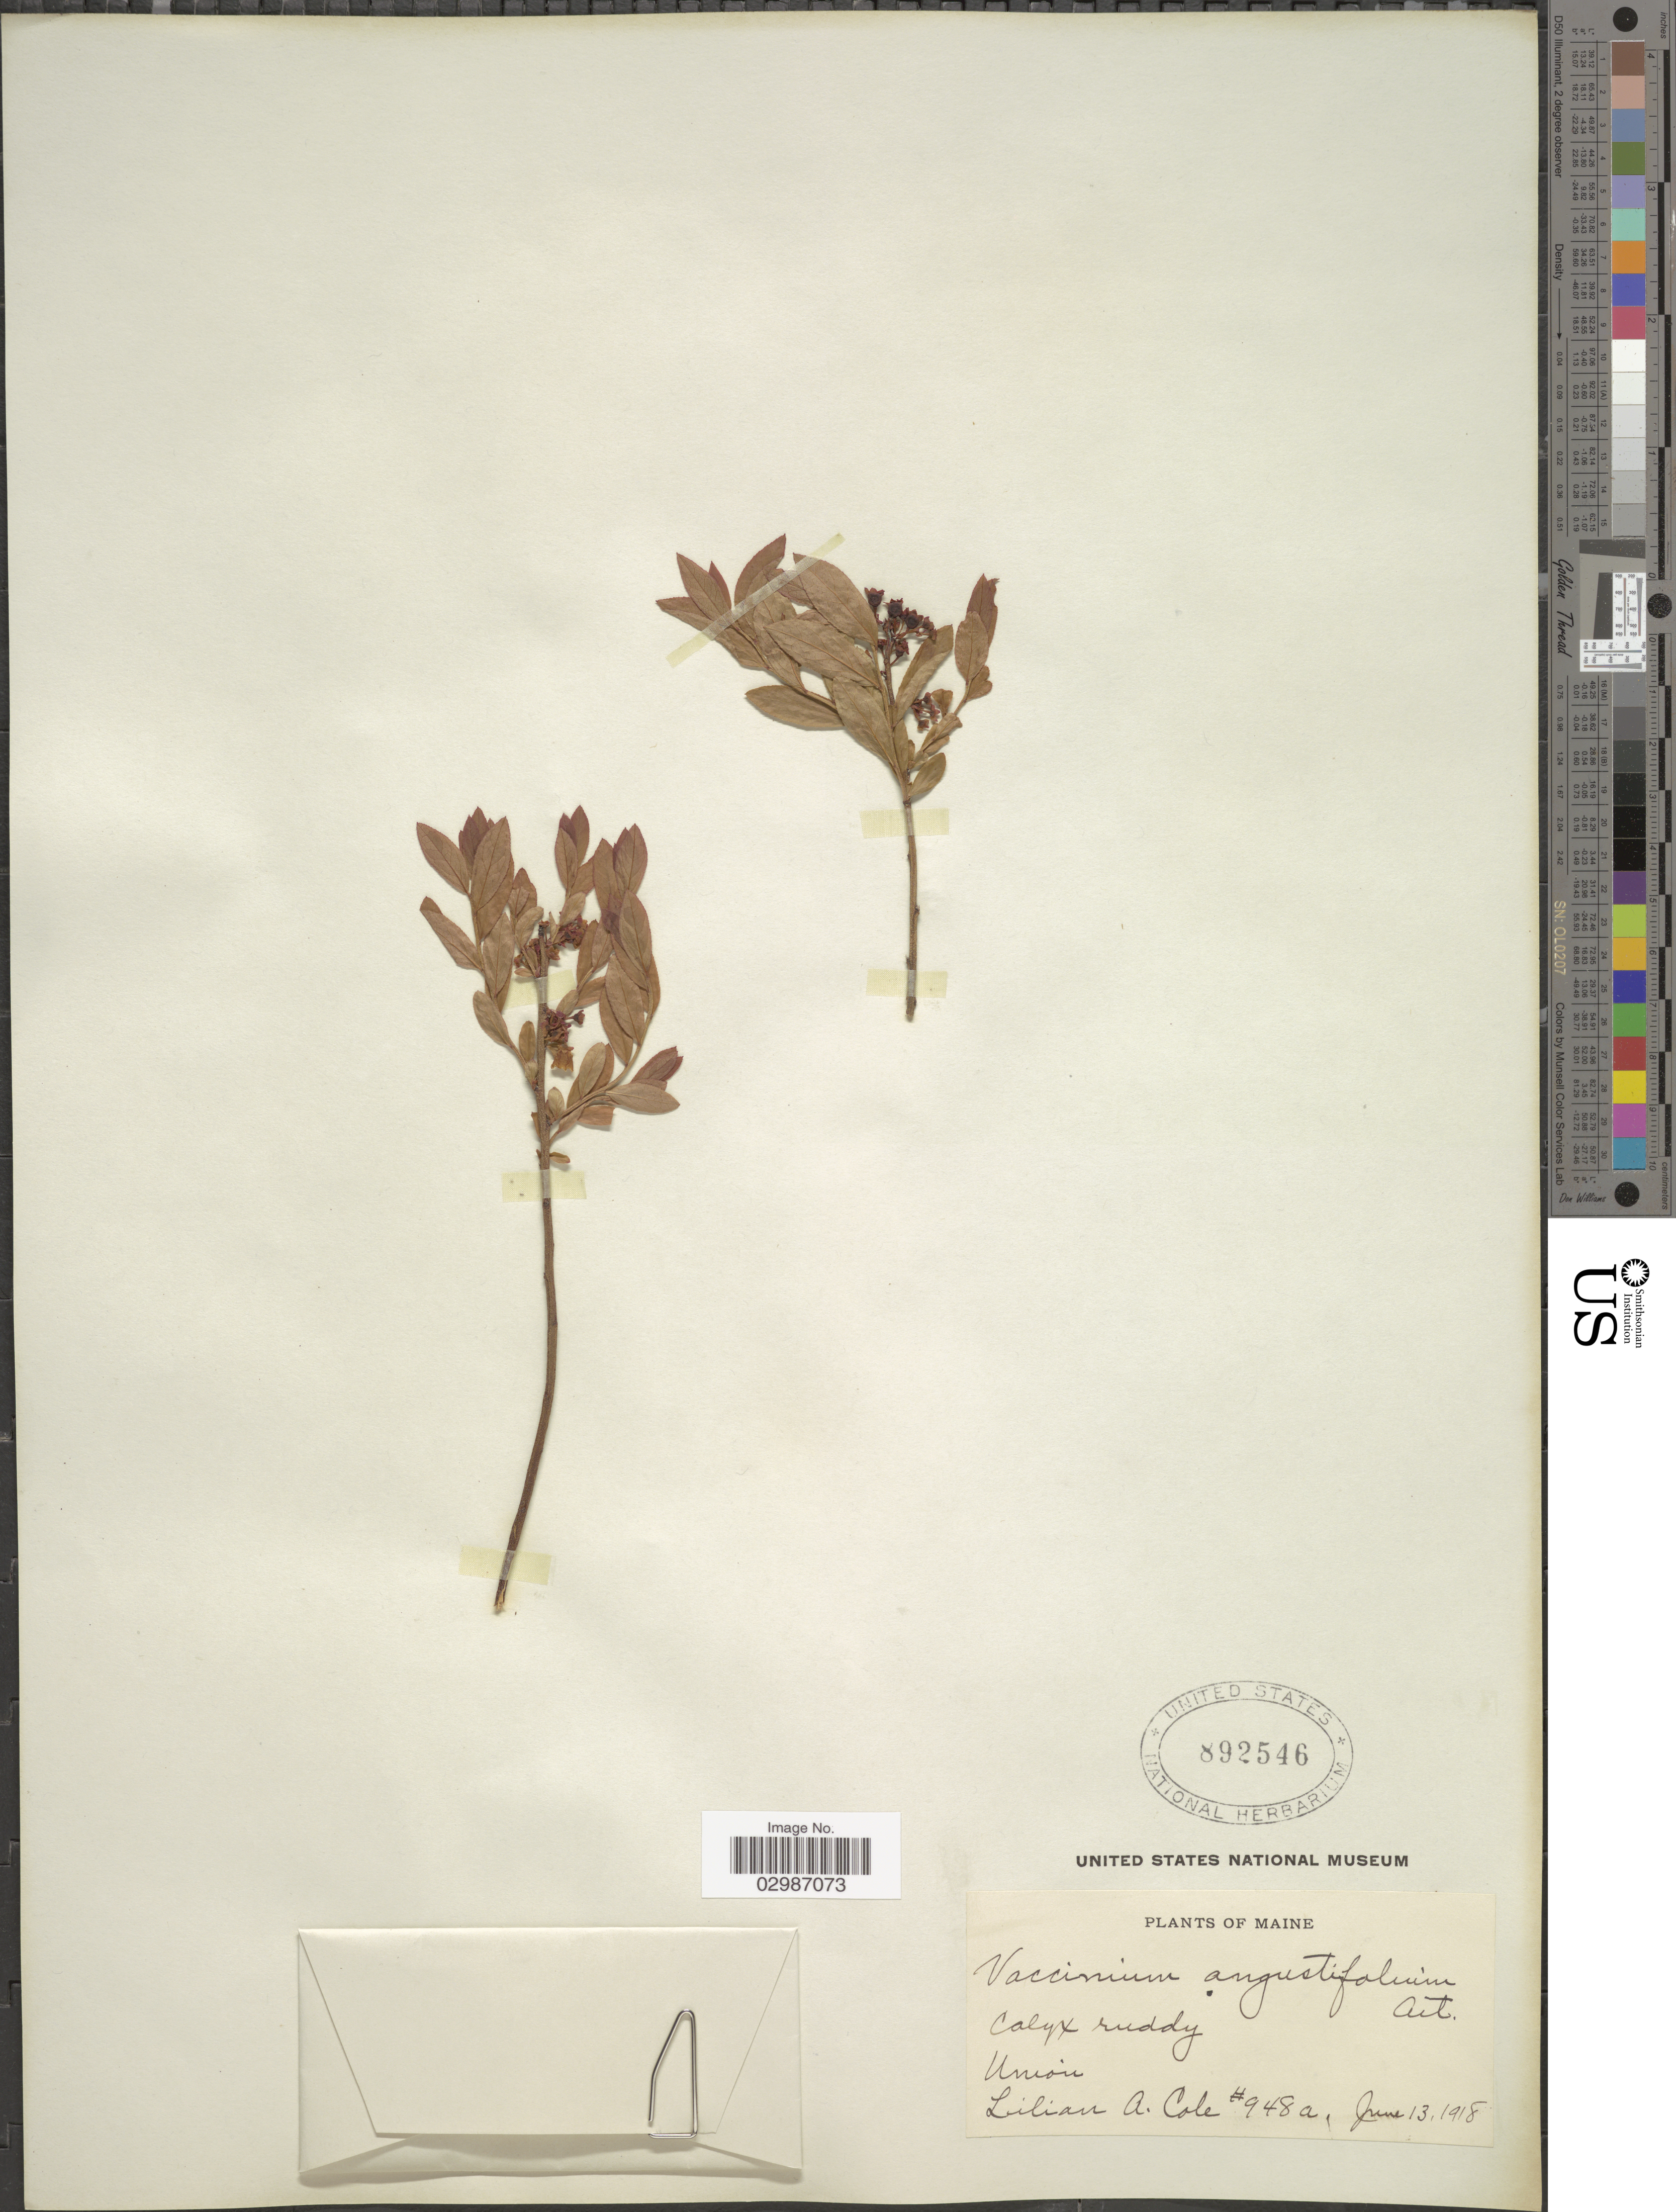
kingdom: Plantae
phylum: Tracheophyta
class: Magnoliopsida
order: Ericales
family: Ericaceae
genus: Vaccinium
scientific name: Vaccinium angustifolium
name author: Aiton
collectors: L. A. Cole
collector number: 948a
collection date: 1918-06-13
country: United States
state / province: Maine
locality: Union.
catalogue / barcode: US 892546